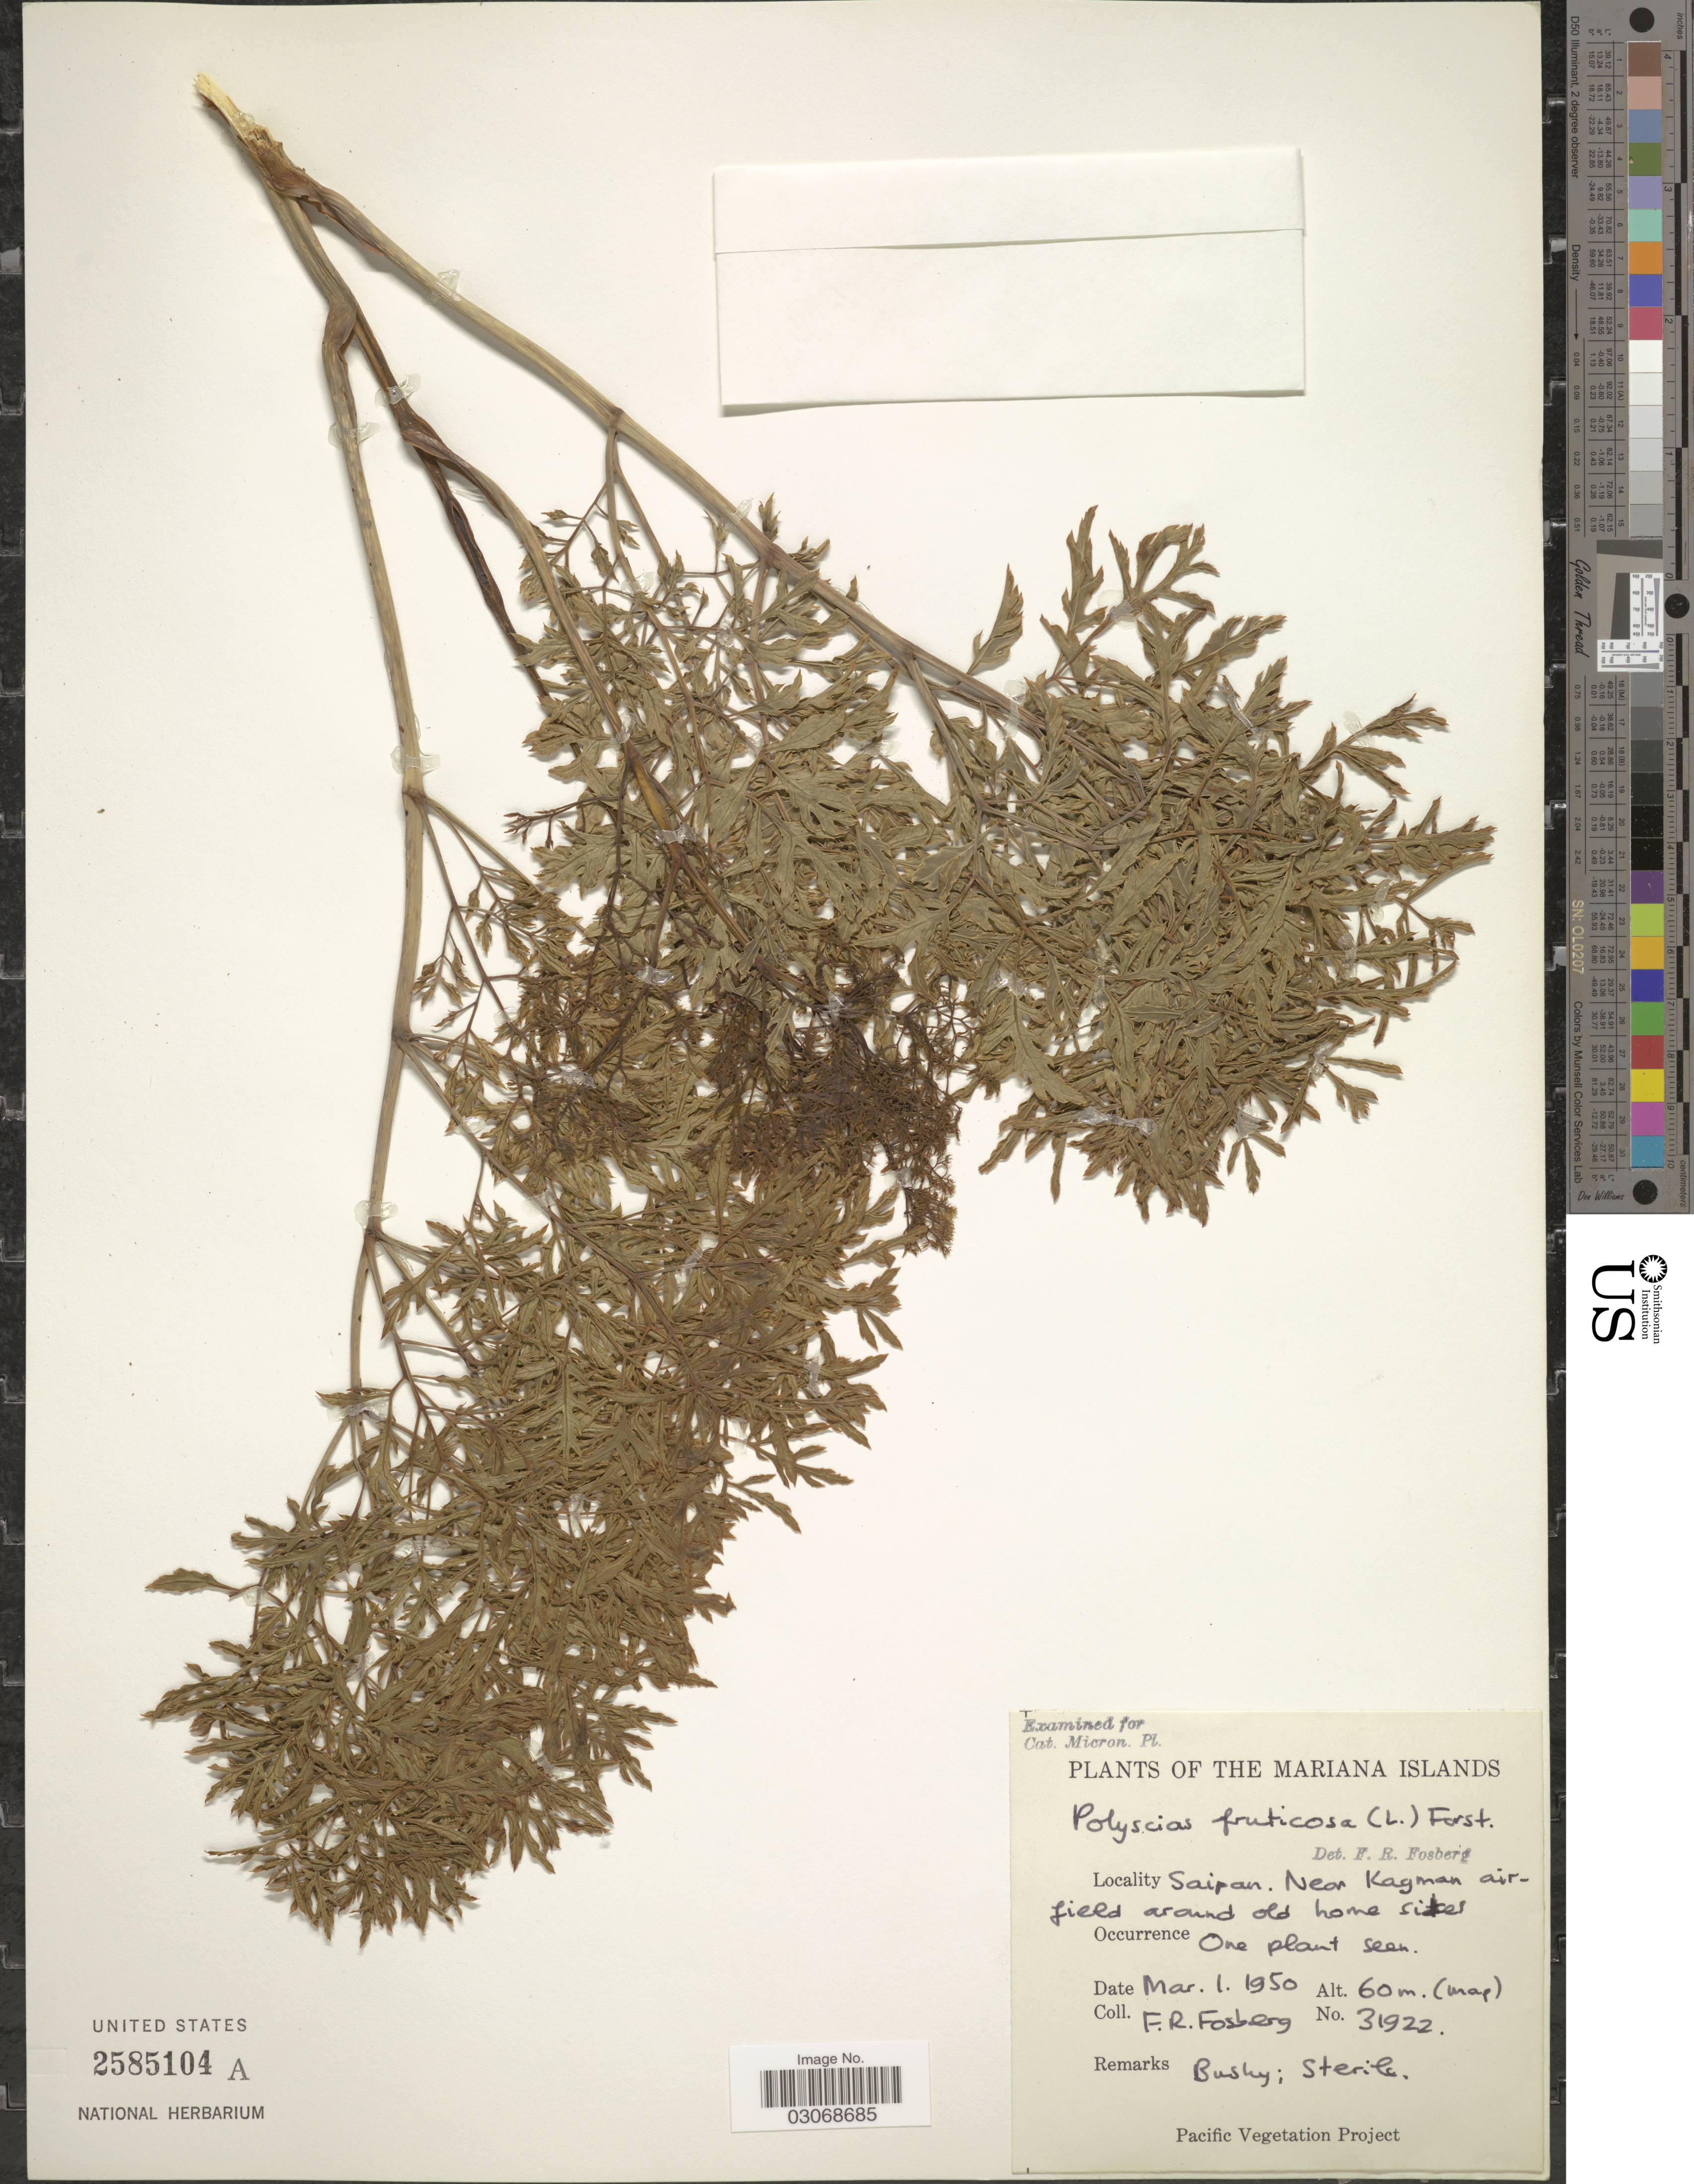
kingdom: Plantae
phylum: Tracheophyta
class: Magnoliopsida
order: Apiales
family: Araliaceae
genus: Polyscias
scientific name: Polyscias fruticosa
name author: (L.) Harms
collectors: F. R. Fosberg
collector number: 31922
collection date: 1950-03-01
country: Northern Mariana Islands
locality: The Mariana Islands, Saipan. Near Kagman airfield around old home sites.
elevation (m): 60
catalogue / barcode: US 2585104A